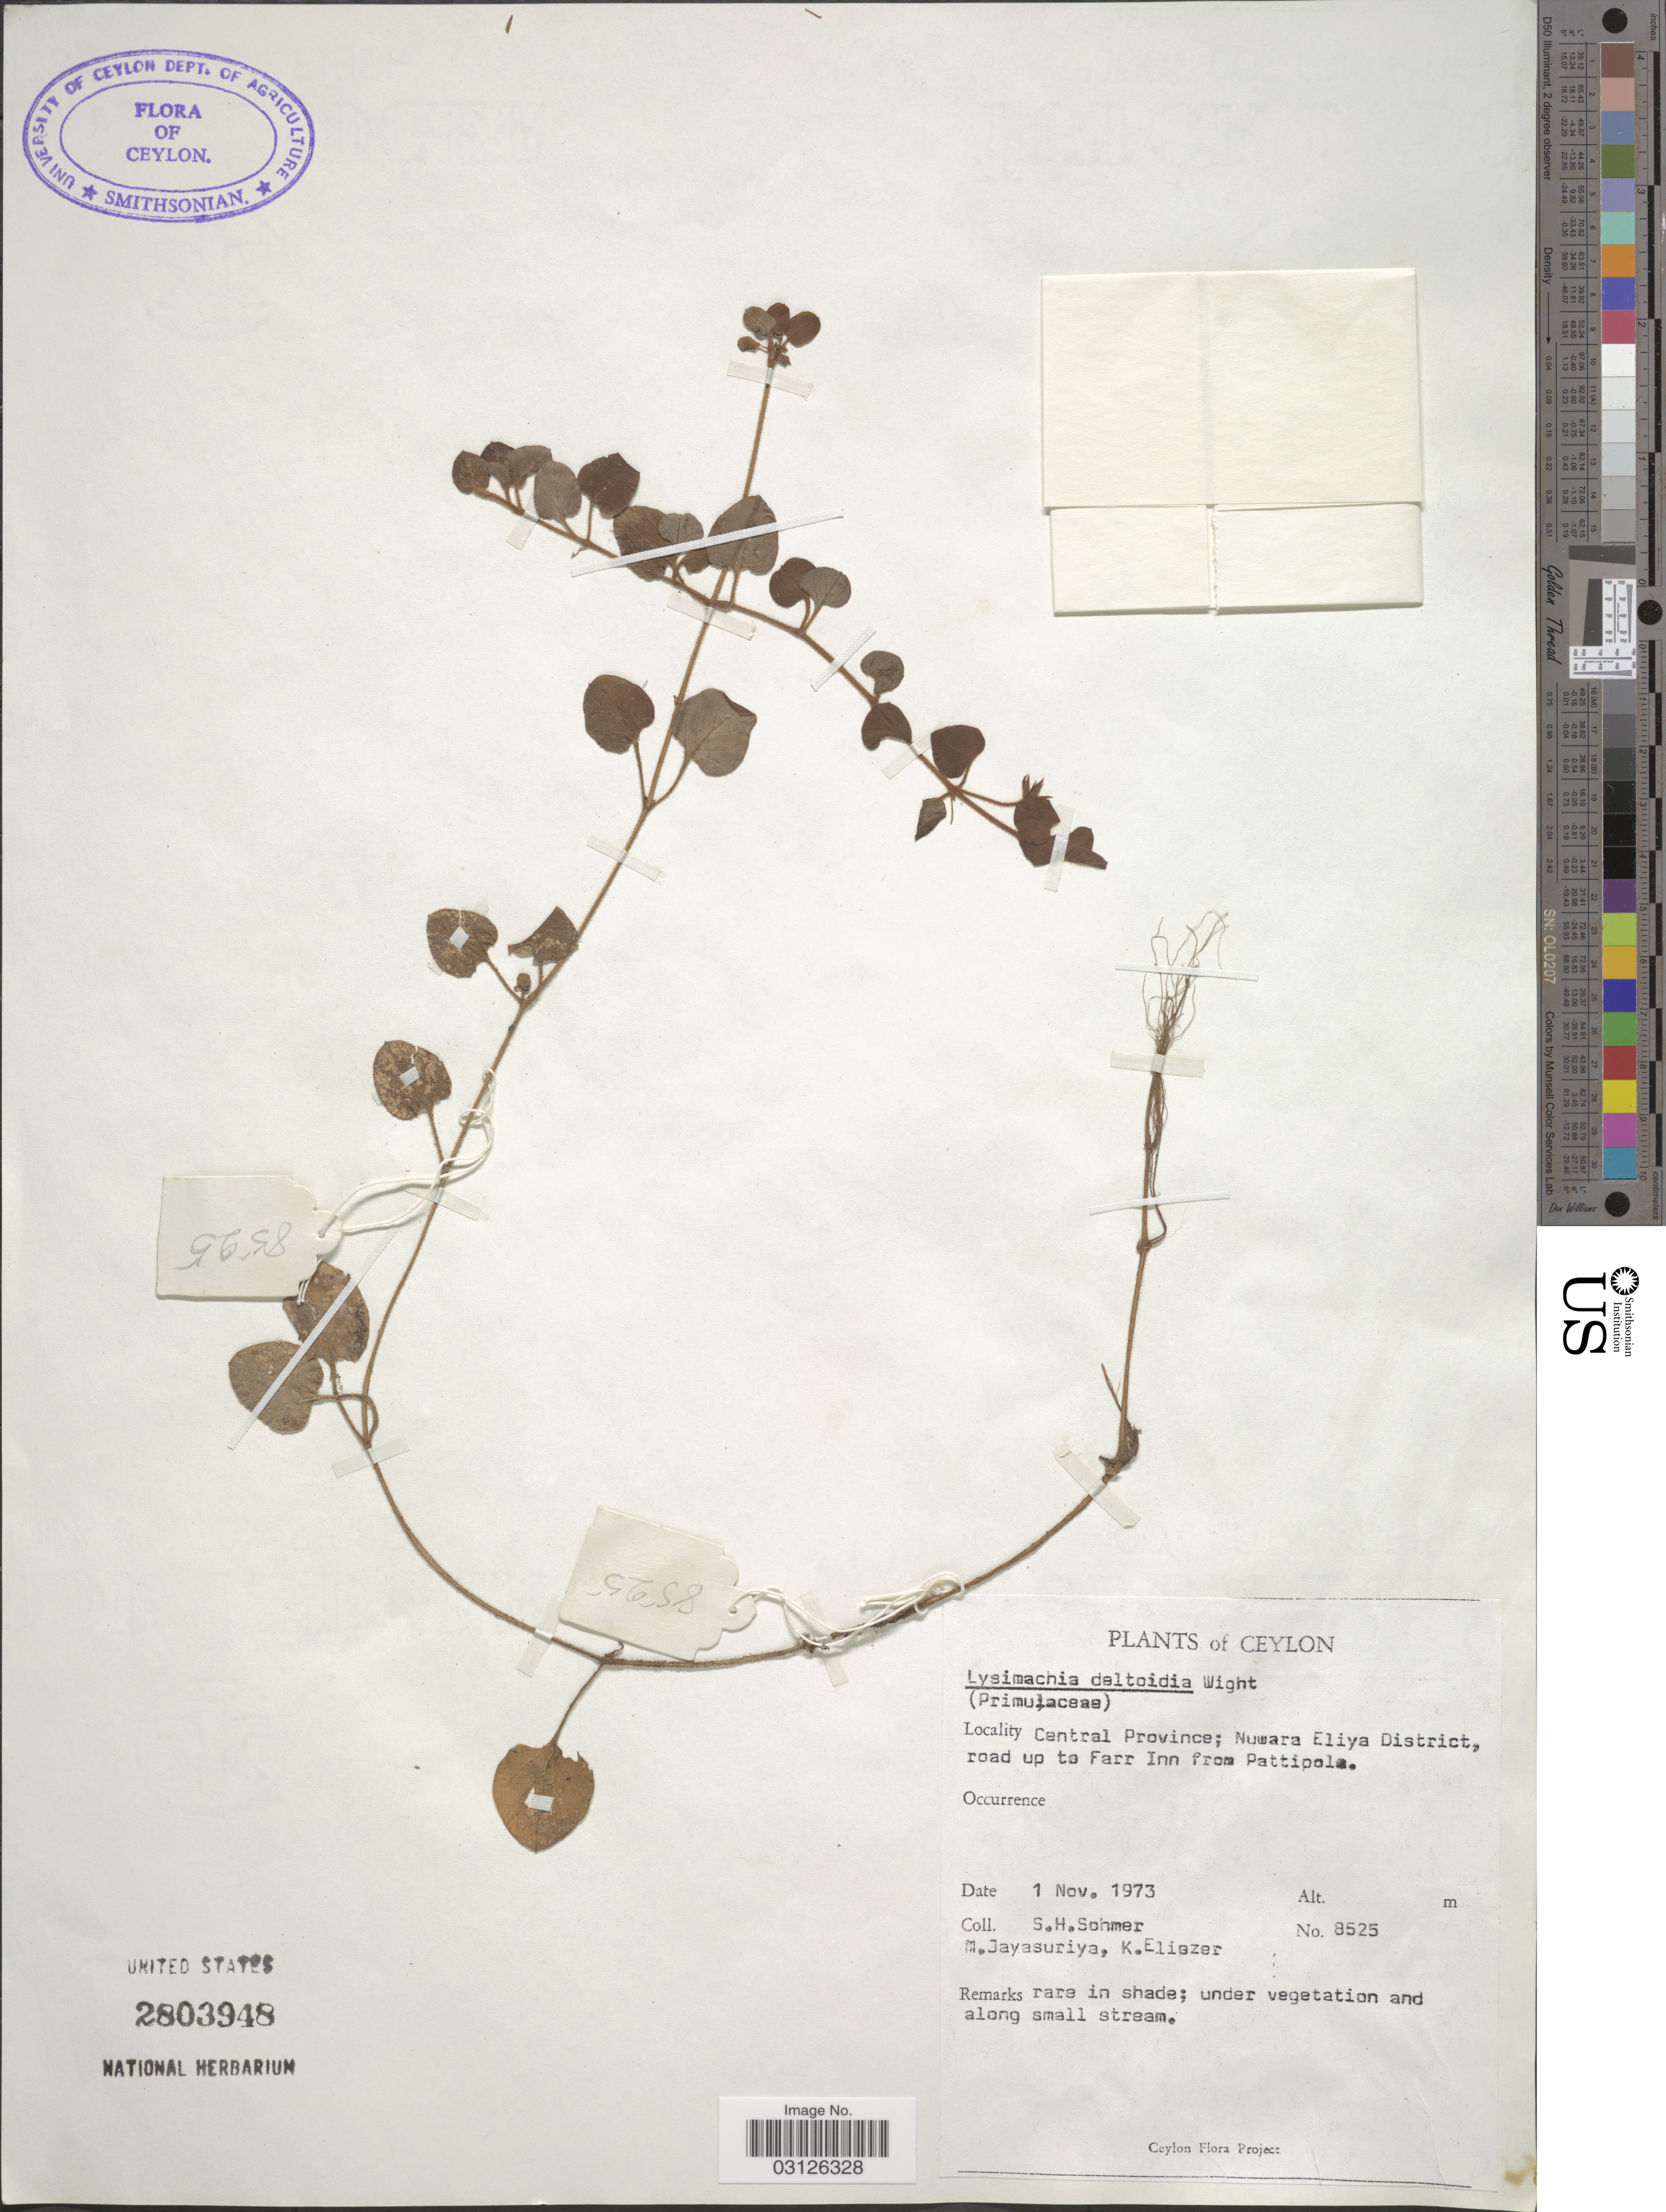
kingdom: Plantae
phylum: Tracheophyta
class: Magnoliopsida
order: Ericales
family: Primulaceae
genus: Lysimachia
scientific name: Lysimachia deltoidea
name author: Wight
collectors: S. H. Sohmer, M. Jayasuriya & K. Eliezer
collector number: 8525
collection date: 1973-11-01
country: Sri Lanka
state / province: Central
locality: Ceylon. Nuwara Eliya District, road up to Farr Inn from Pattipola.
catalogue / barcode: US 2803948